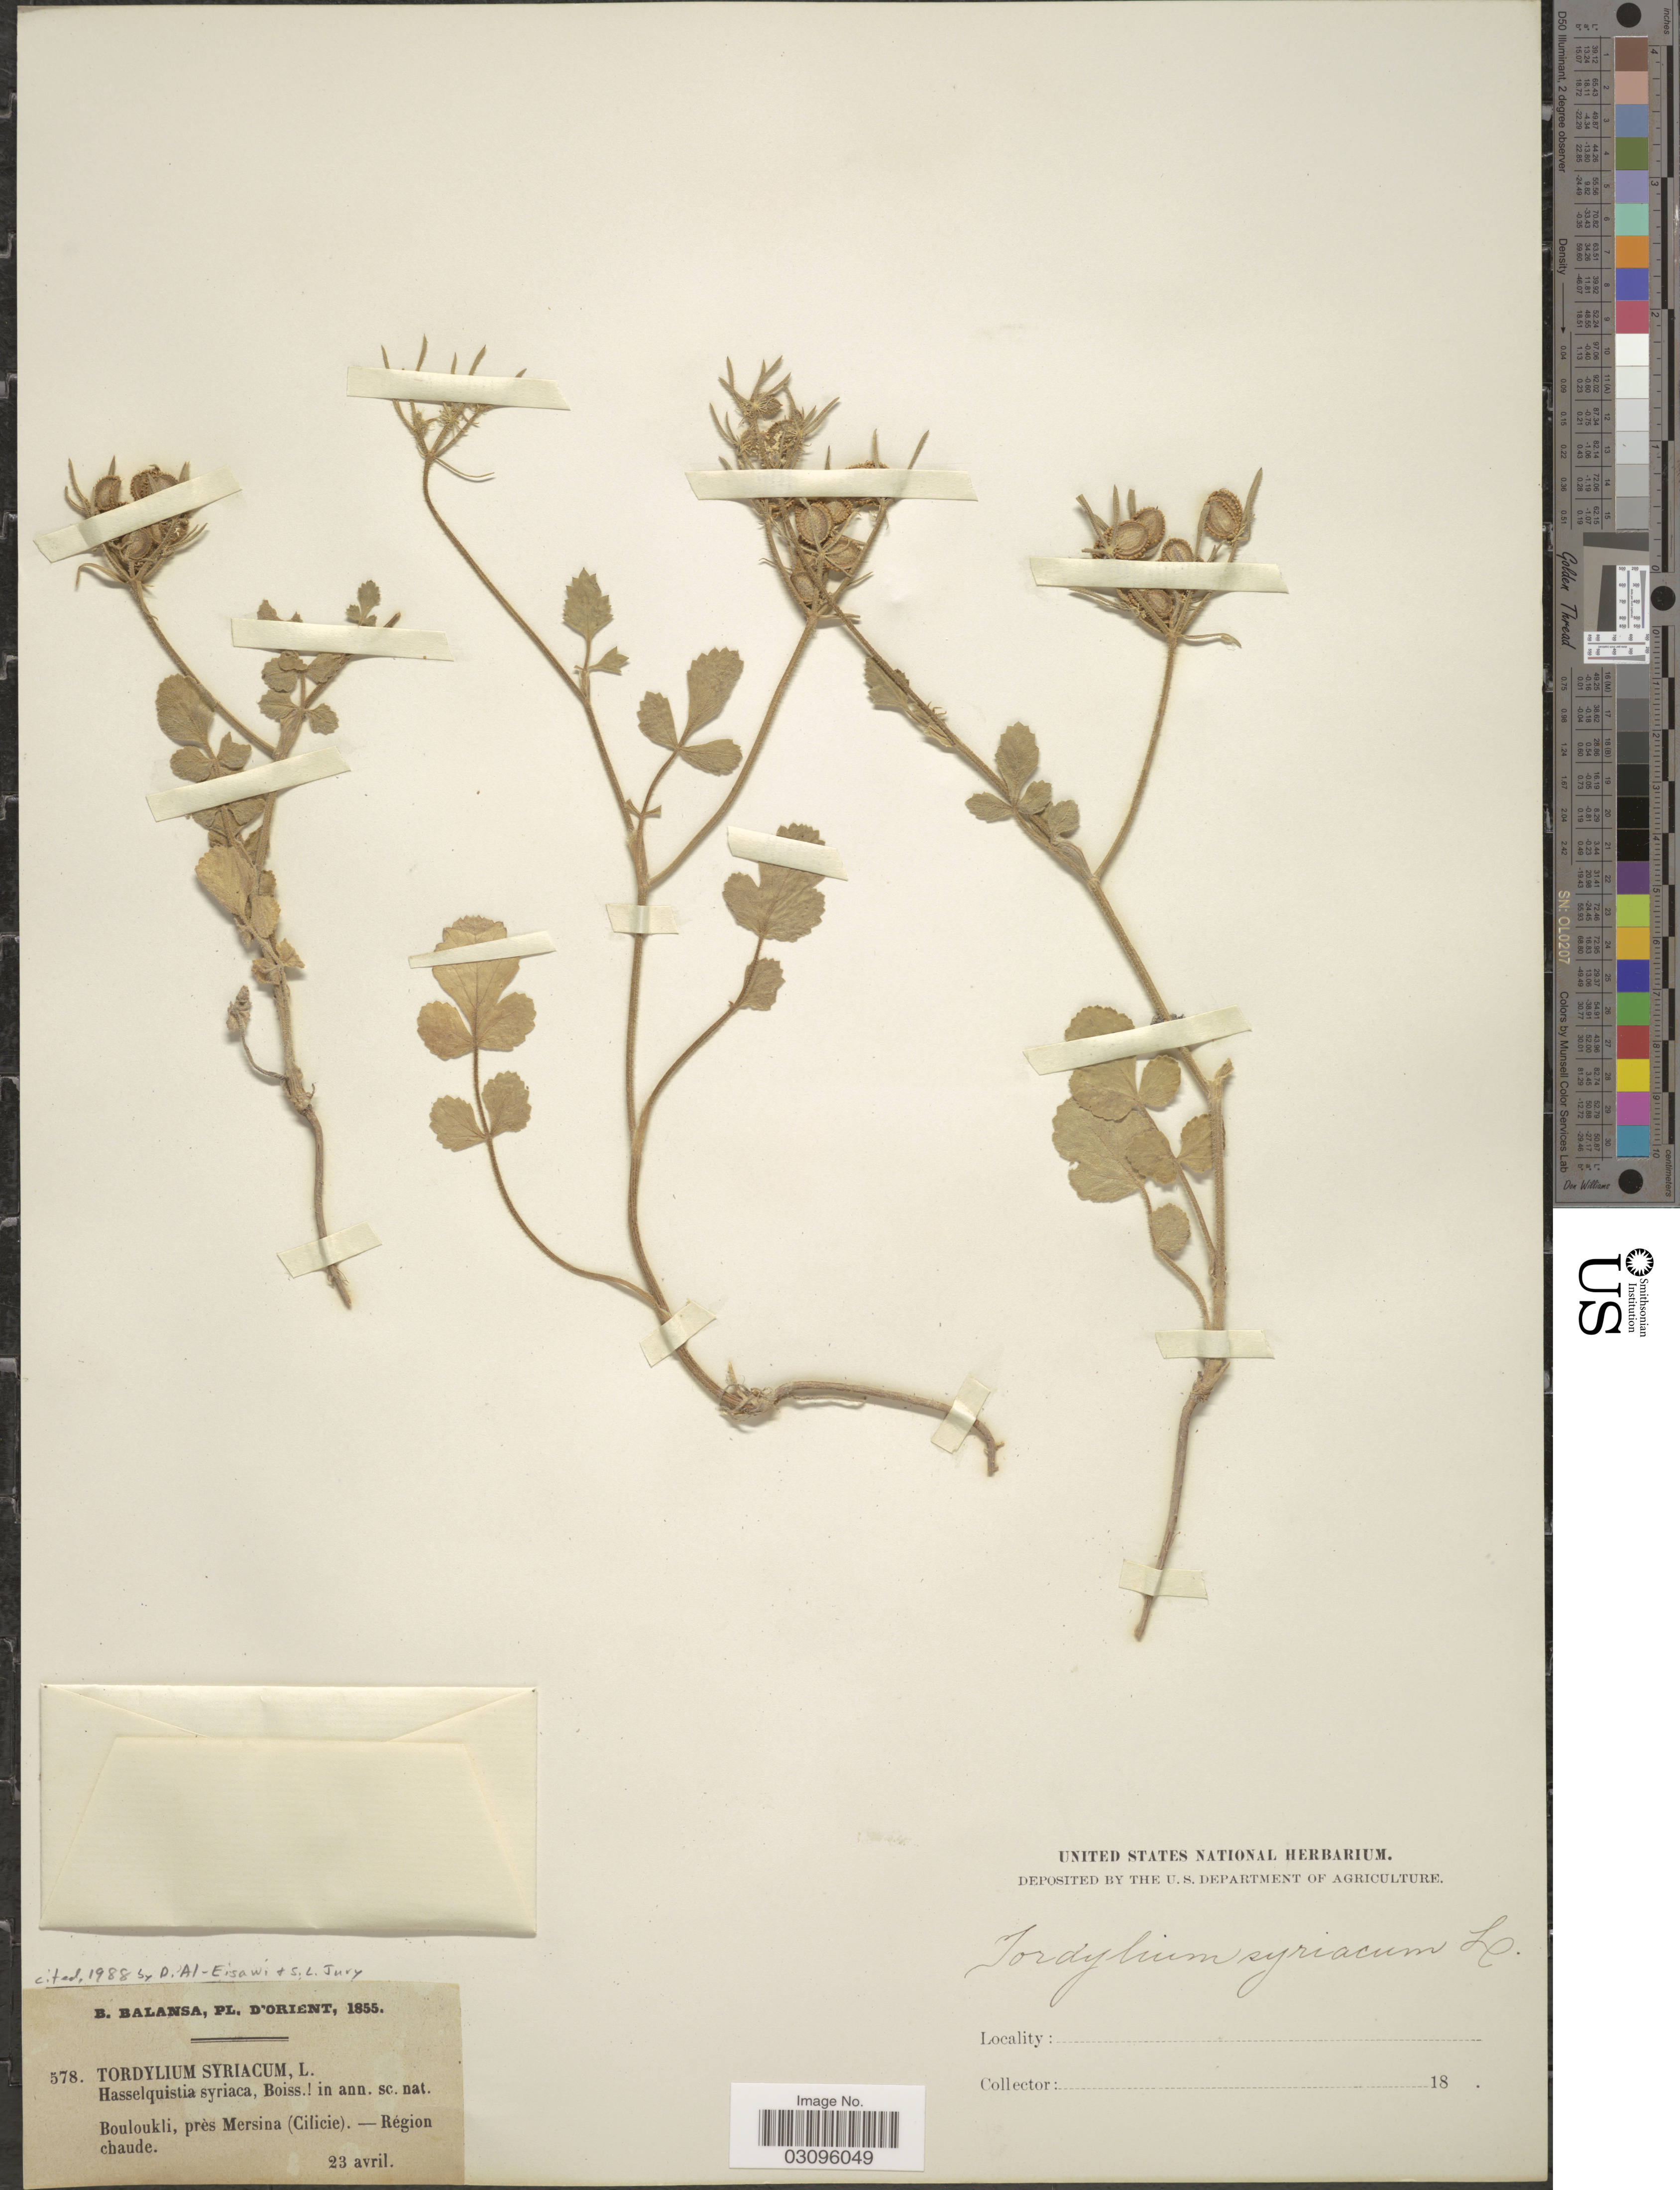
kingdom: Plantae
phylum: Tracheophyta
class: Magnoliopsida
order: Apiales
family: Apiaceae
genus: Tordylium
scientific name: Tordylium syriacum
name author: L.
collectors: B. Balansa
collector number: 578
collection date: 1855-04-23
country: Turkey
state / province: Mersin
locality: Orient. Bouloukli, près Mersina (Cilicie).